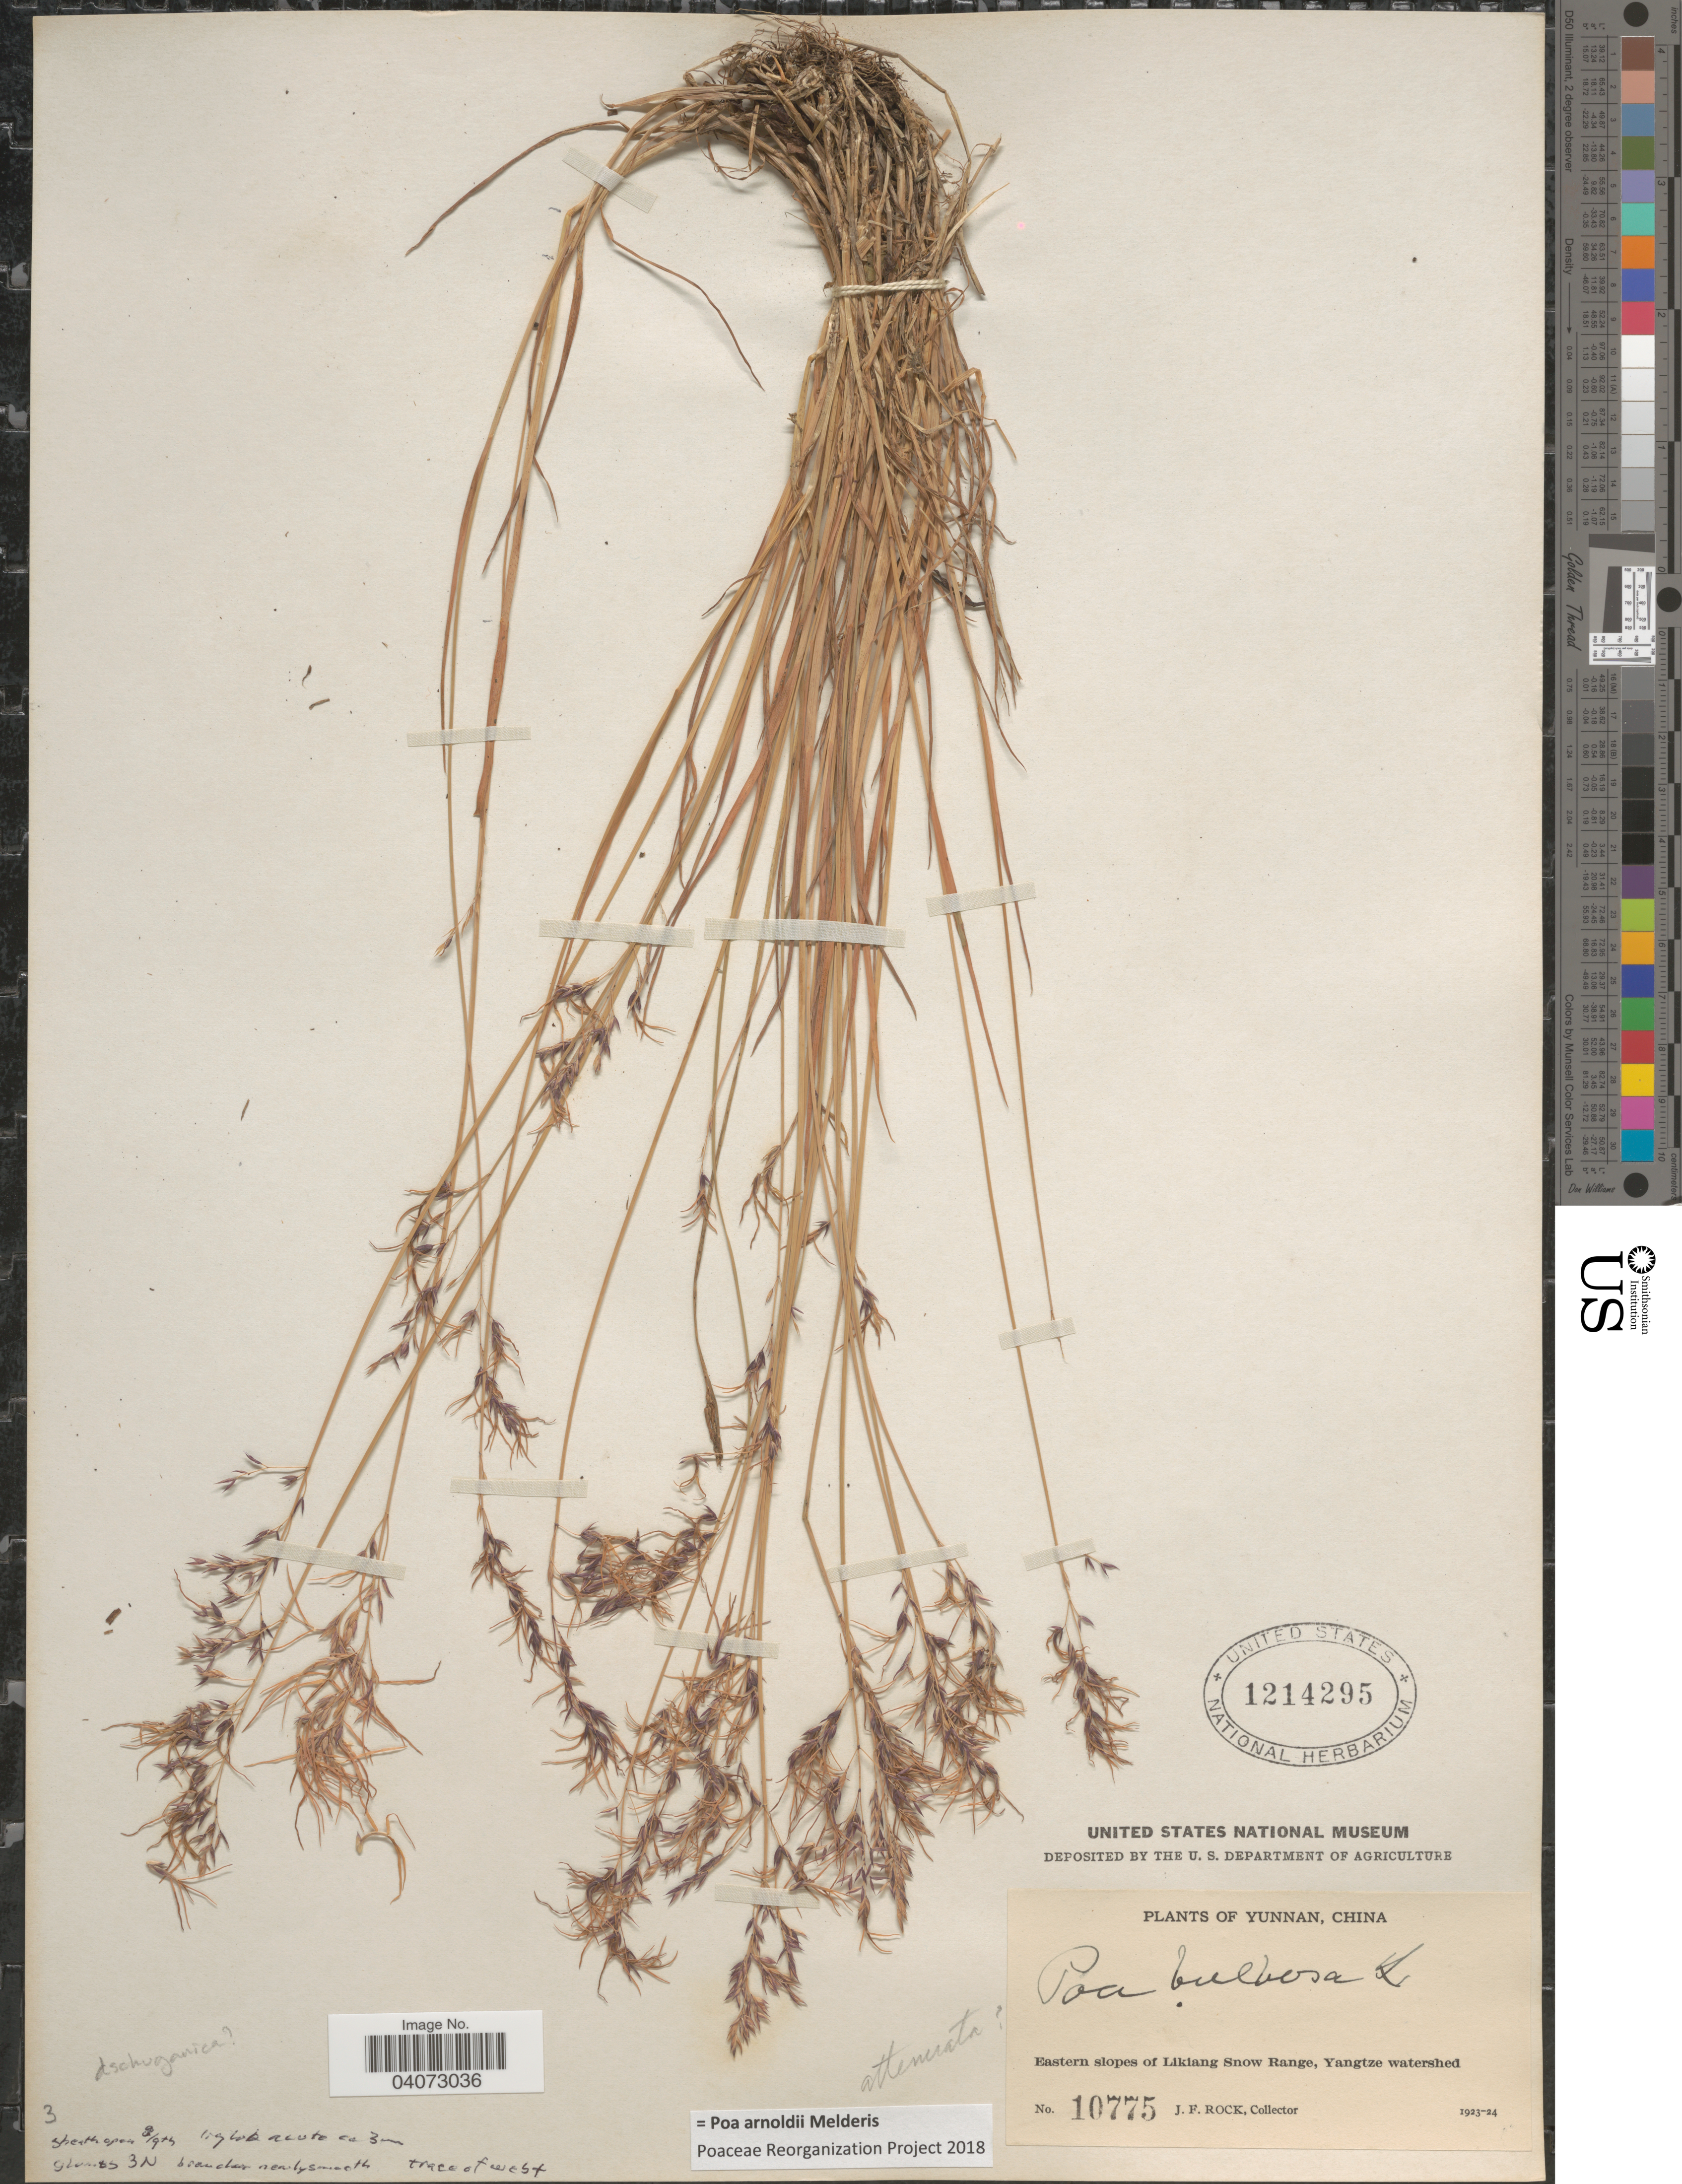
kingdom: Plantae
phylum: Tracheophyta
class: Liliopsida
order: Poales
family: Poaceae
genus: Poa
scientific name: Poa arnoldii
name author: Melderis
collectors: J. Rock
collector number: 10775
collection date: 1923/1924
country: China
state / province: Yunnan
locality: Eastern slopes of Likiang Snow Range, Yangtze watershed.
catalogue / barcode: US 1214295